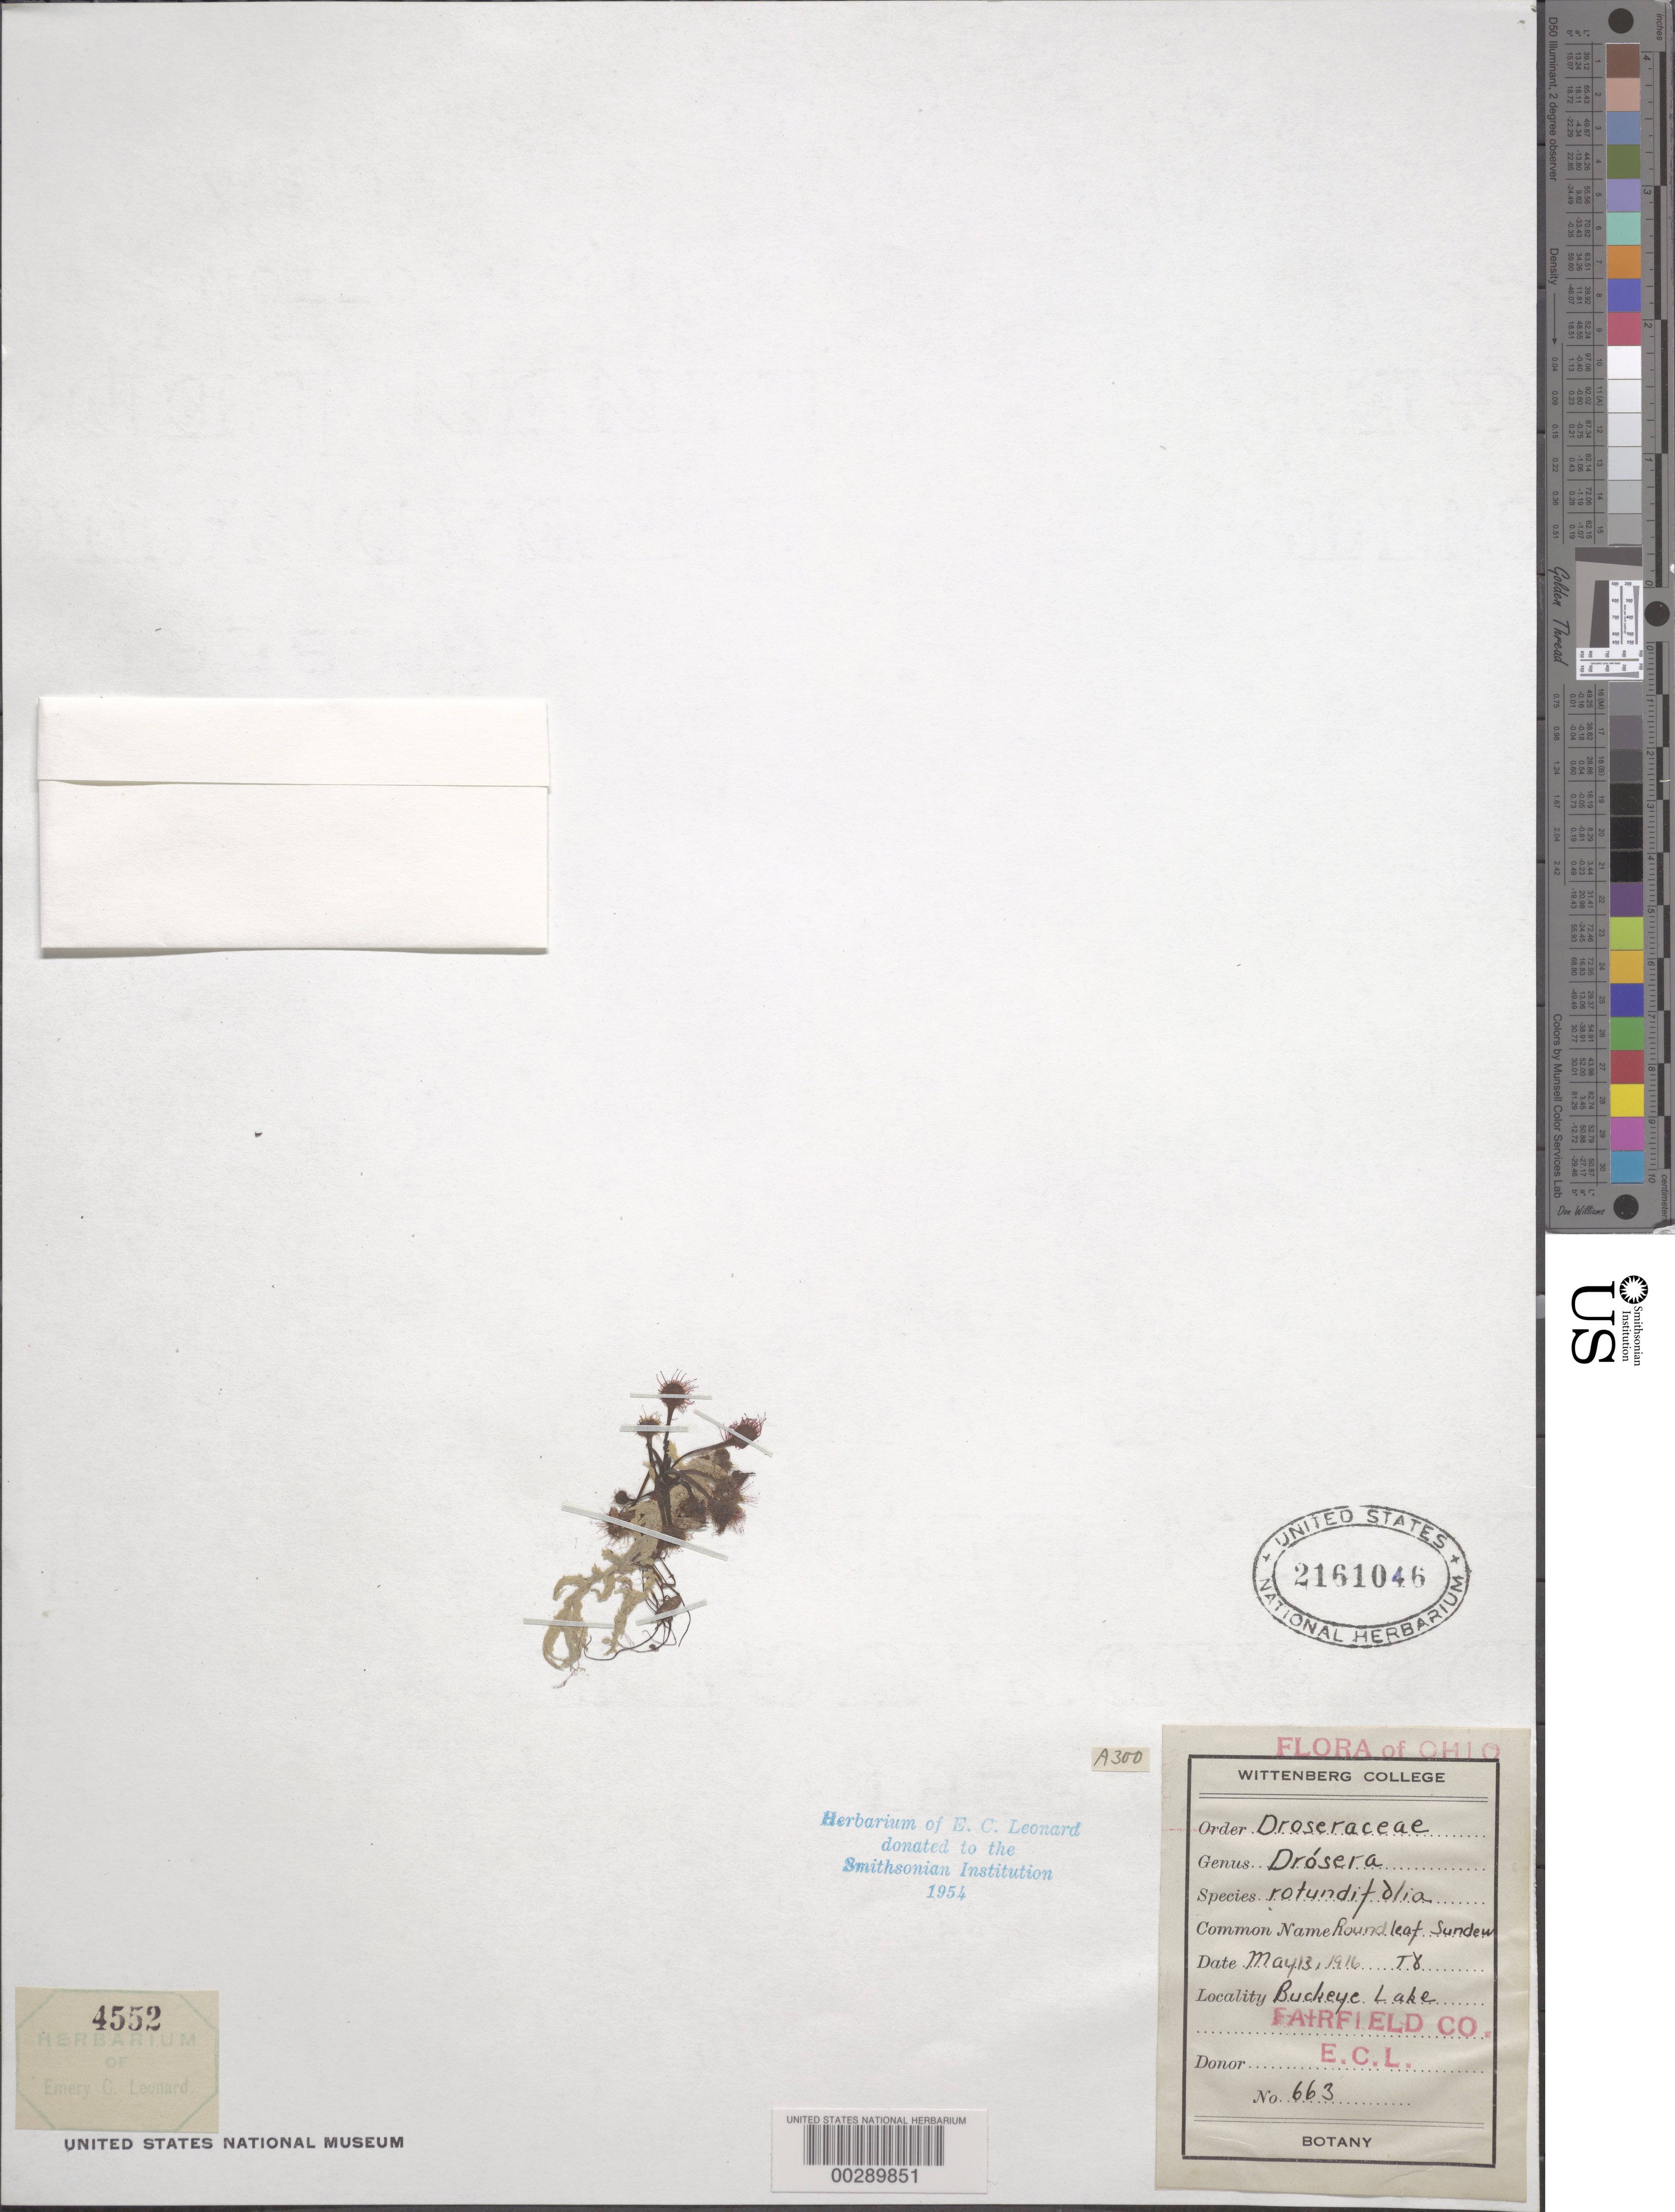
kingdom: Plantae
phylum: Tracheophyta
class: Magnoliopsida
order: Caryophyllales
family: Droseraceae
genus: Drosera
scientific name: Drosera rotundifolia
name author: L.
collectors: E. C. Leonard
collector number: A300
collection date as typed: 13 May 1916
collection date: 1916-05-13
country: United States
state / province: Ohio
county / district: Fairfield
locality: Buckeye lake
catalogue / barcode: US 2161046